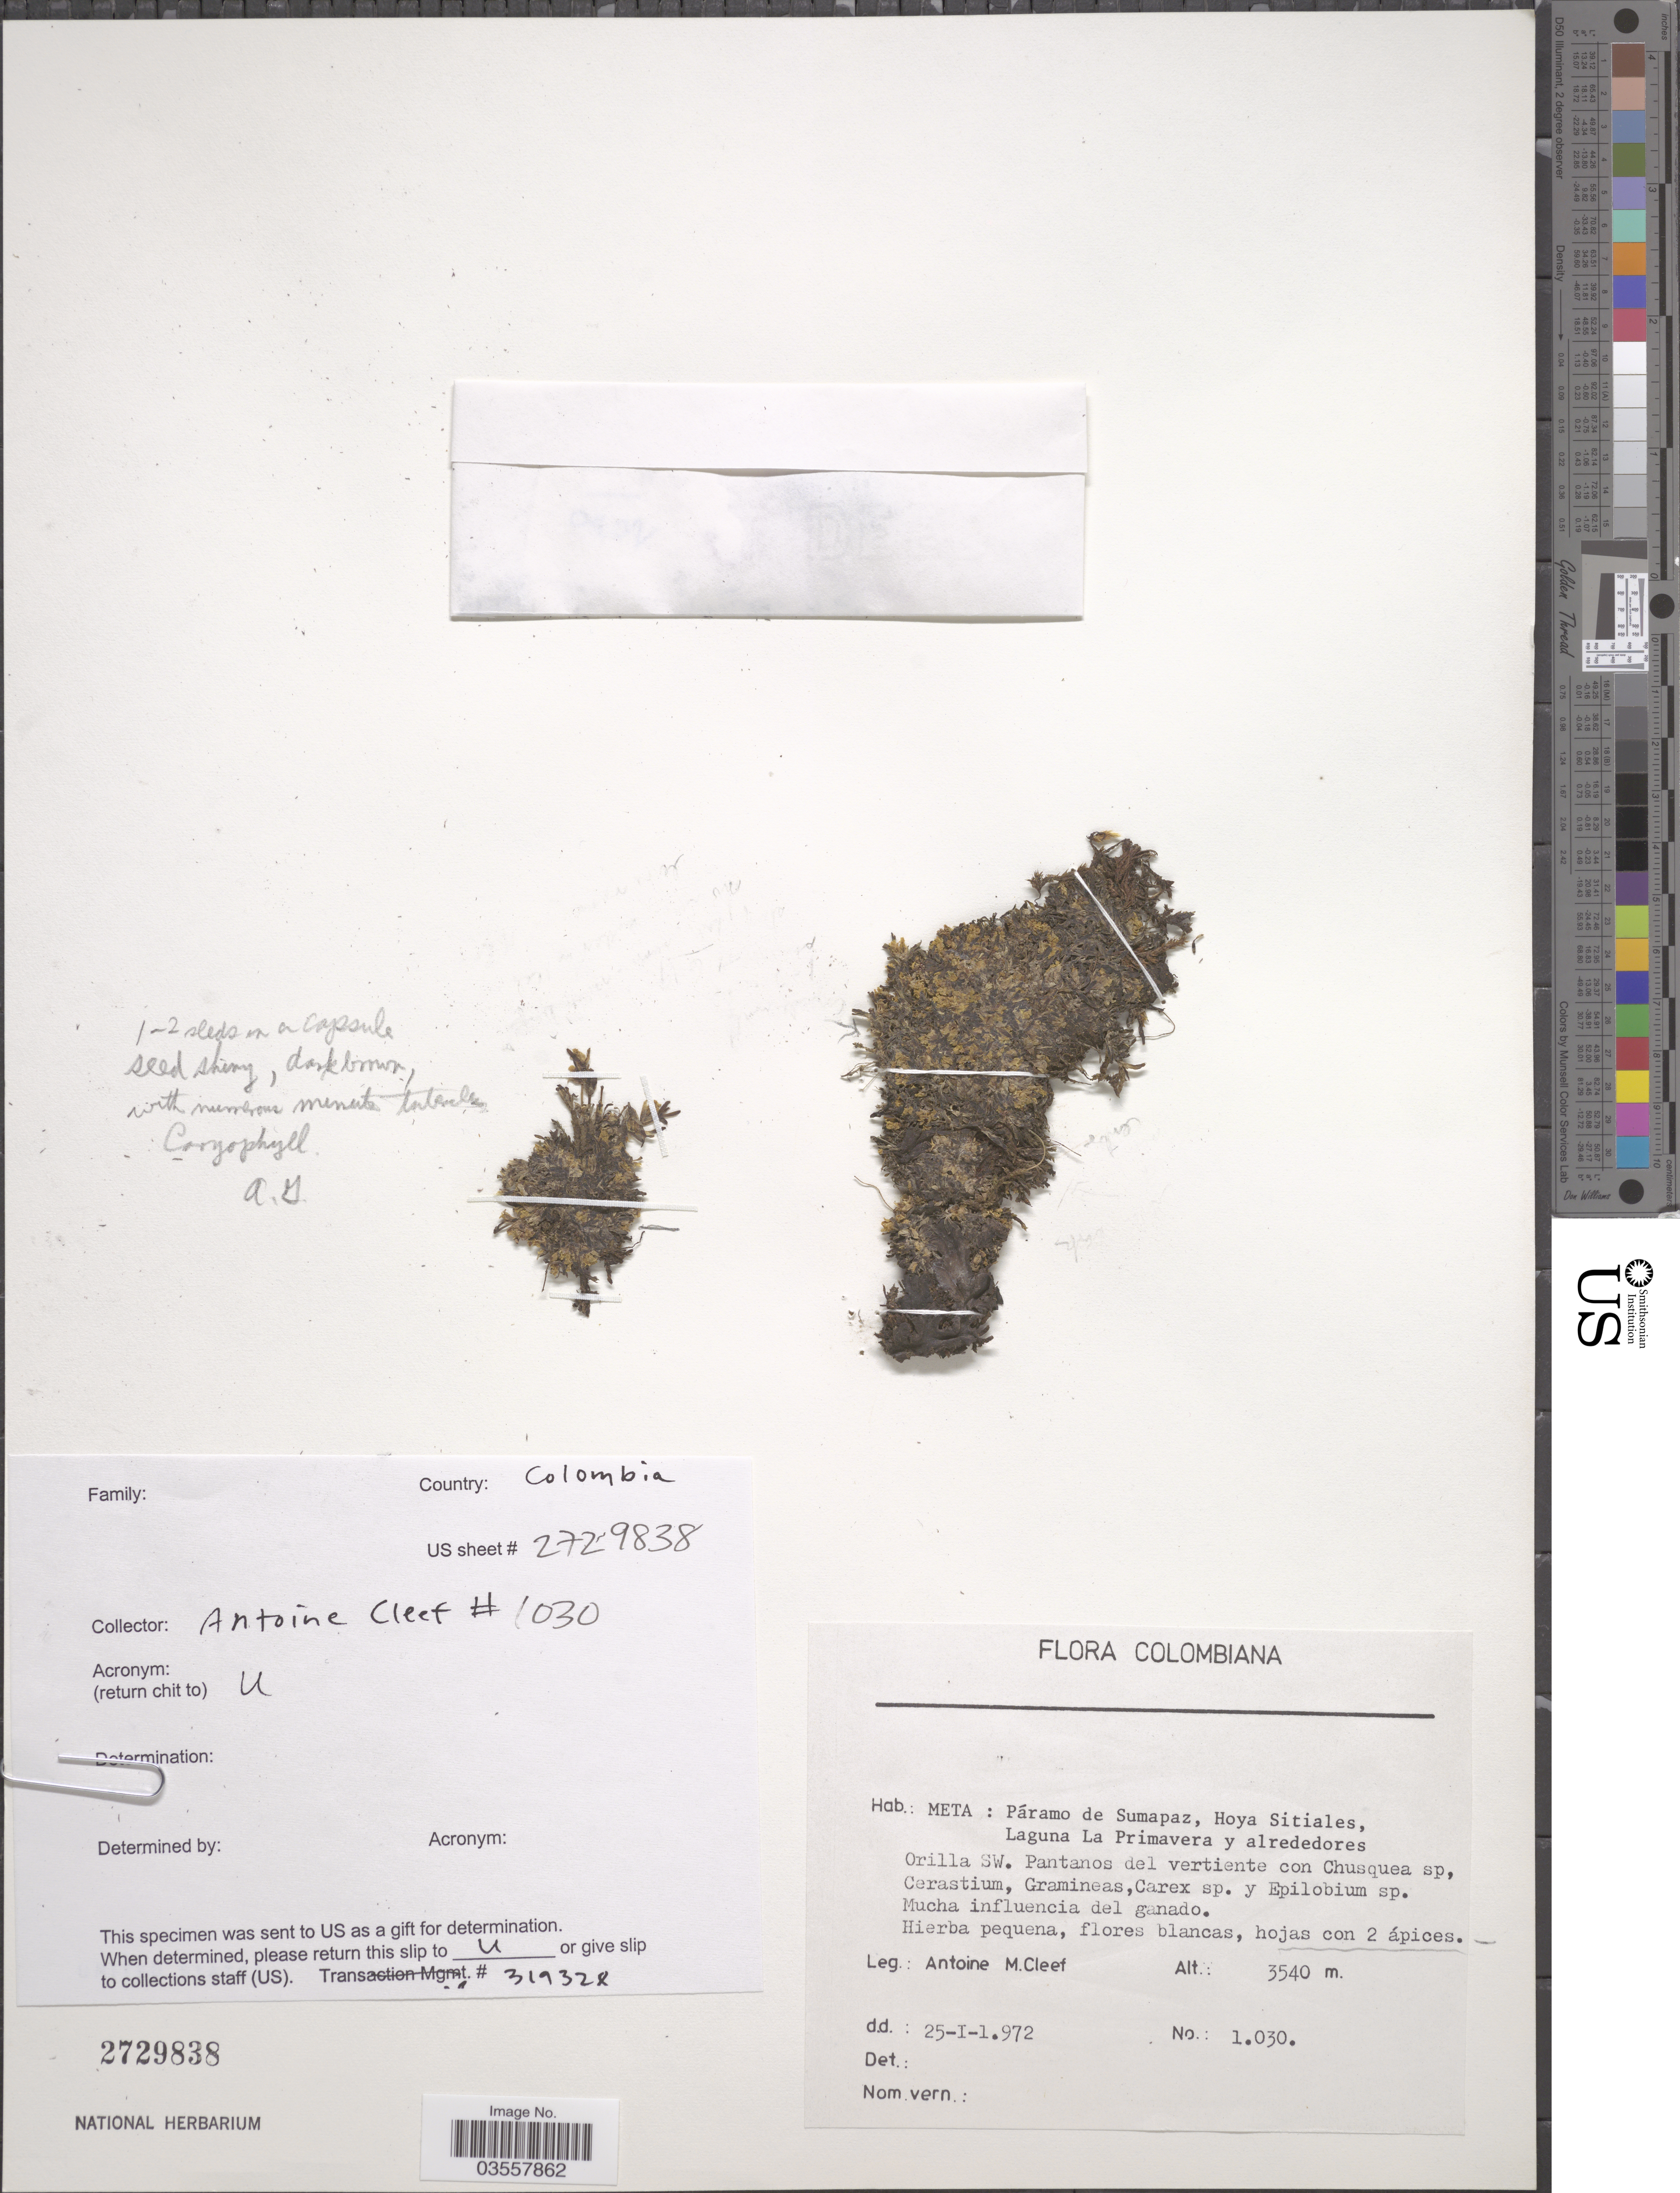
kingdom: Plantae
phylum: Tracheophyta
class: Magnoliopsida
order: Caryophyllales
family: Caryophyllaceae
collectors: A. M. Cleef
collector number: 1030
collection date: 1972-01-25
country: Colombia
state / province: Meta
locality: Páramo de Sumapaz, Hoya Sitiales, Laguna La Primavera y alrededores Orilla SW.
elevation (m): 3540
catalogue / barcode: US 2729838